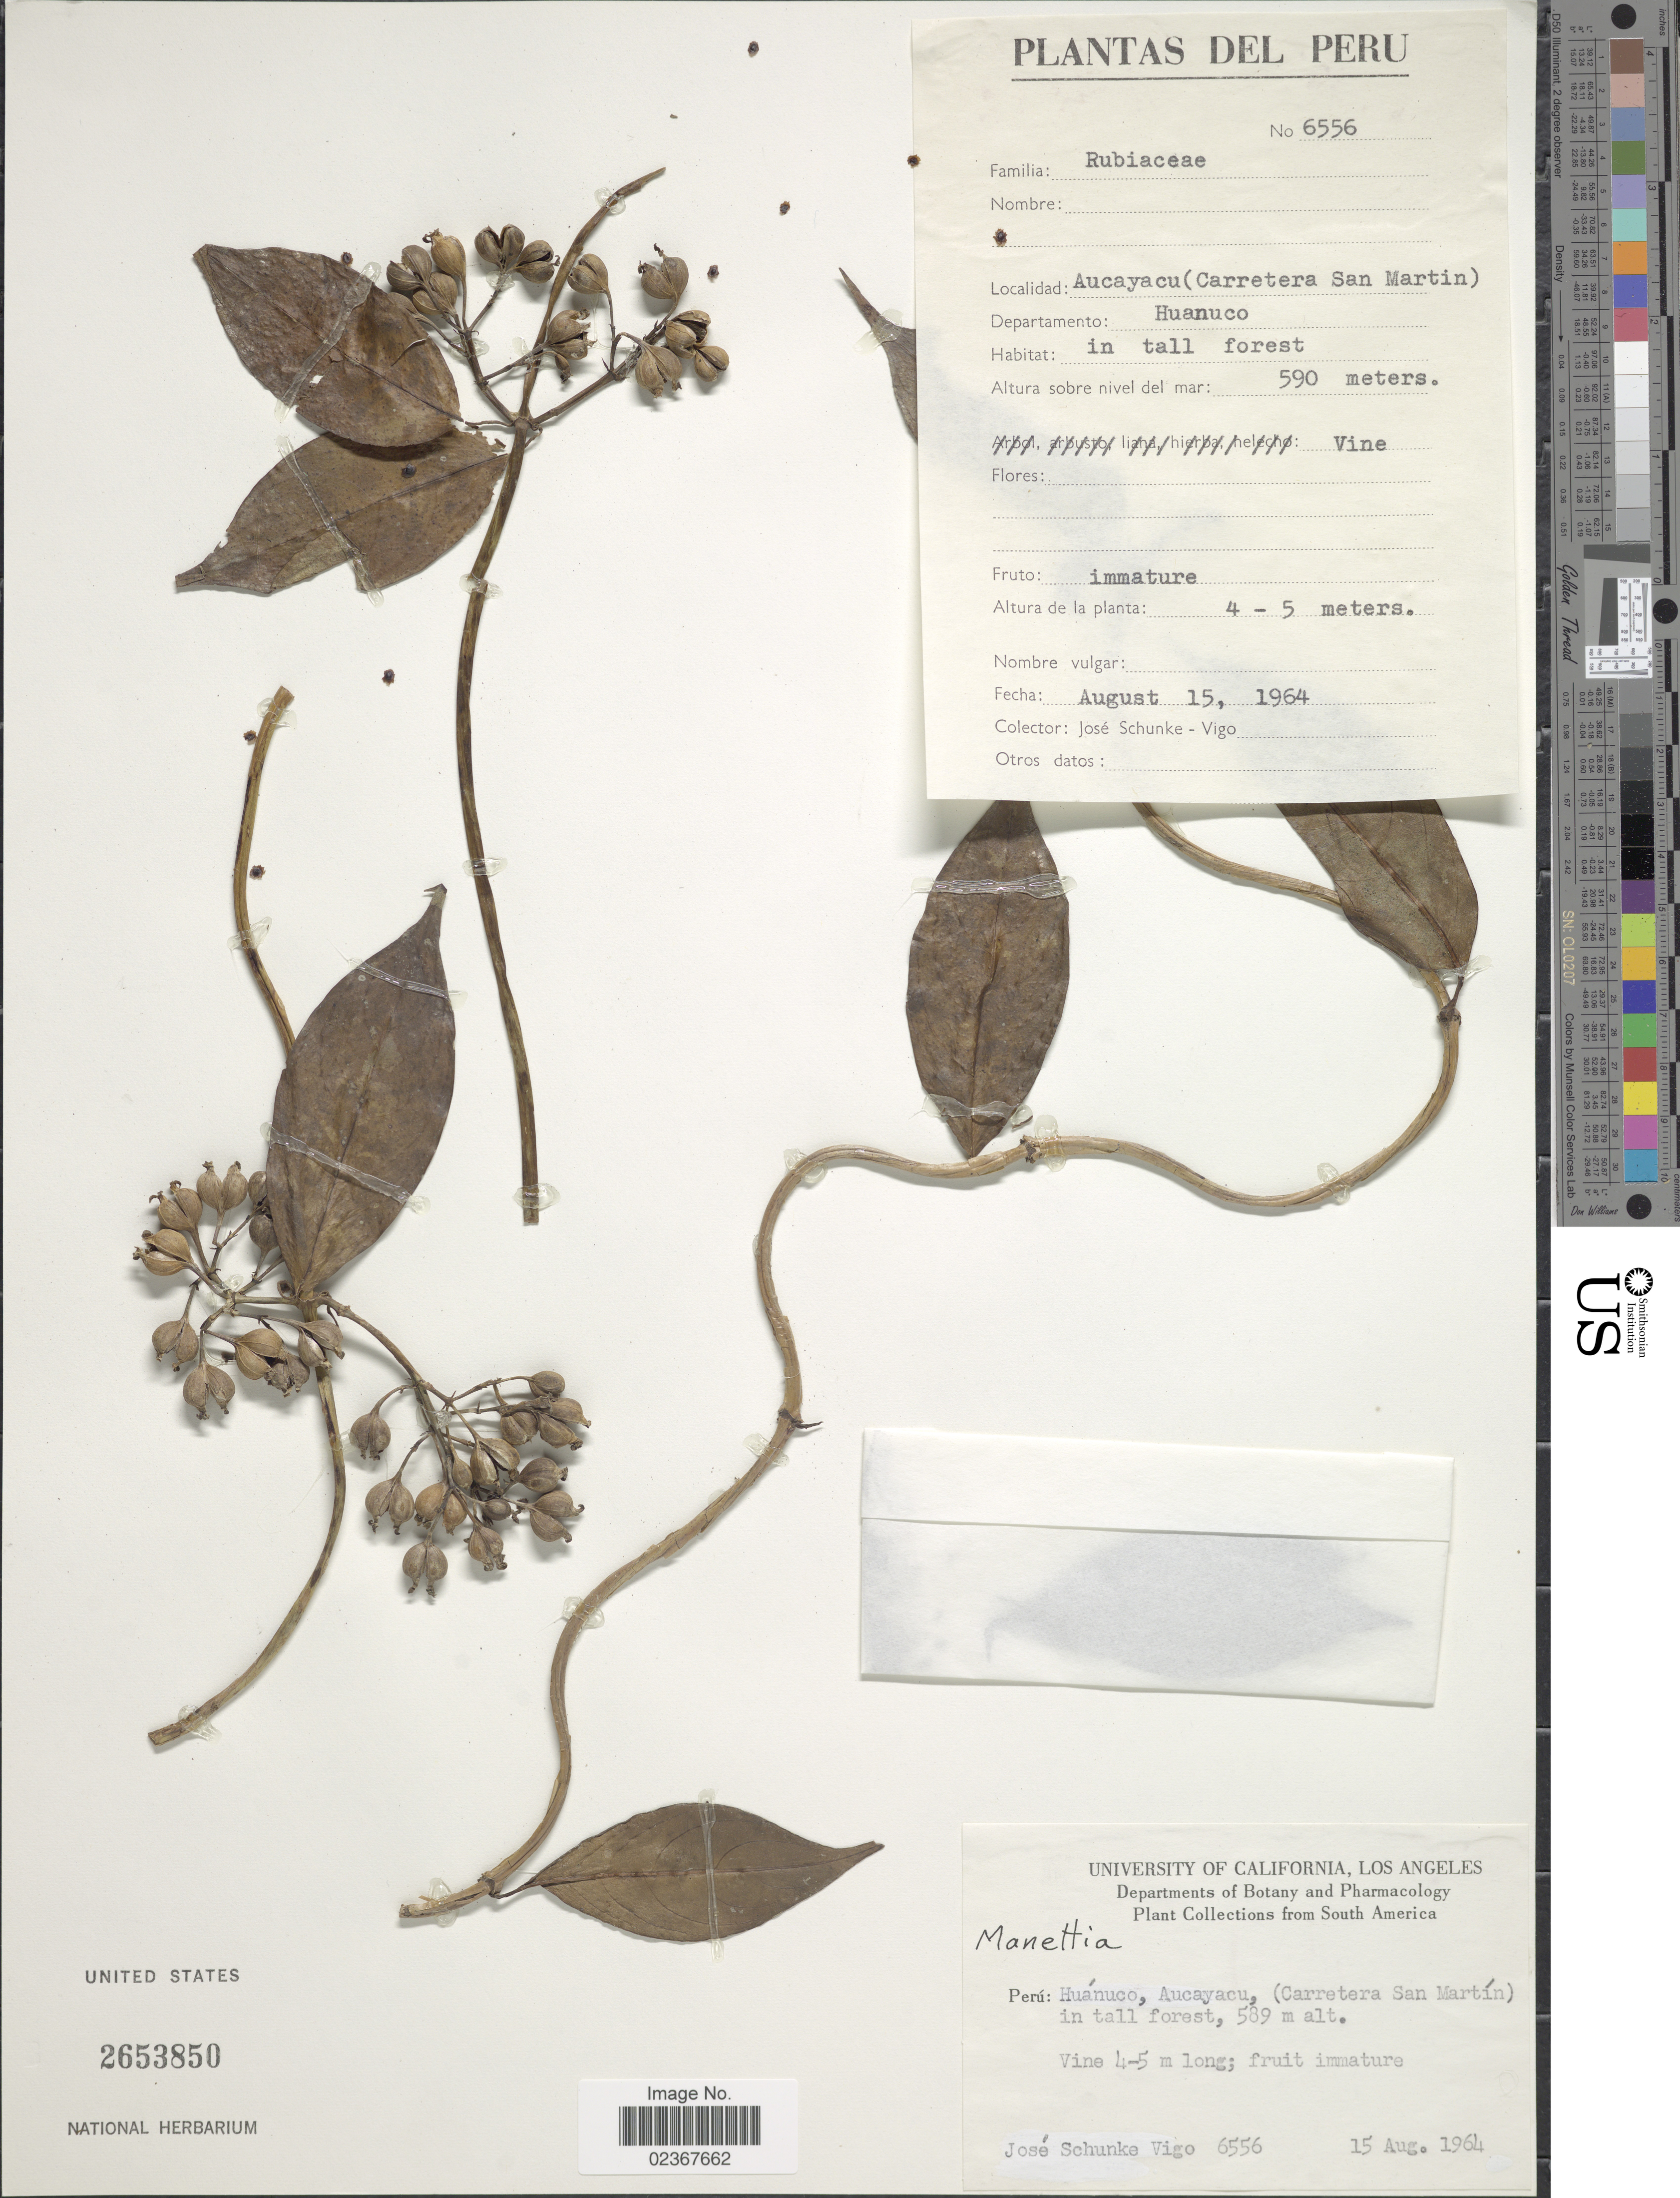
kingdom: Plantae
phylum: Tracheophyta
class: Magnoliopsida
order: Gentianales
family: Rubiaceae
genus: Manettia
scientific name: Manettia sp.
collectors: J. Schunke Vigo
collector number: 6556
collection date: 1964-08-15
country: Peru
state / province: Huánuco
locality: Aucayacu, (Carretera San martín) in tall forest, Departamento: Huanuco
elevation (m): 589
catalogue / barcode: US 2653850